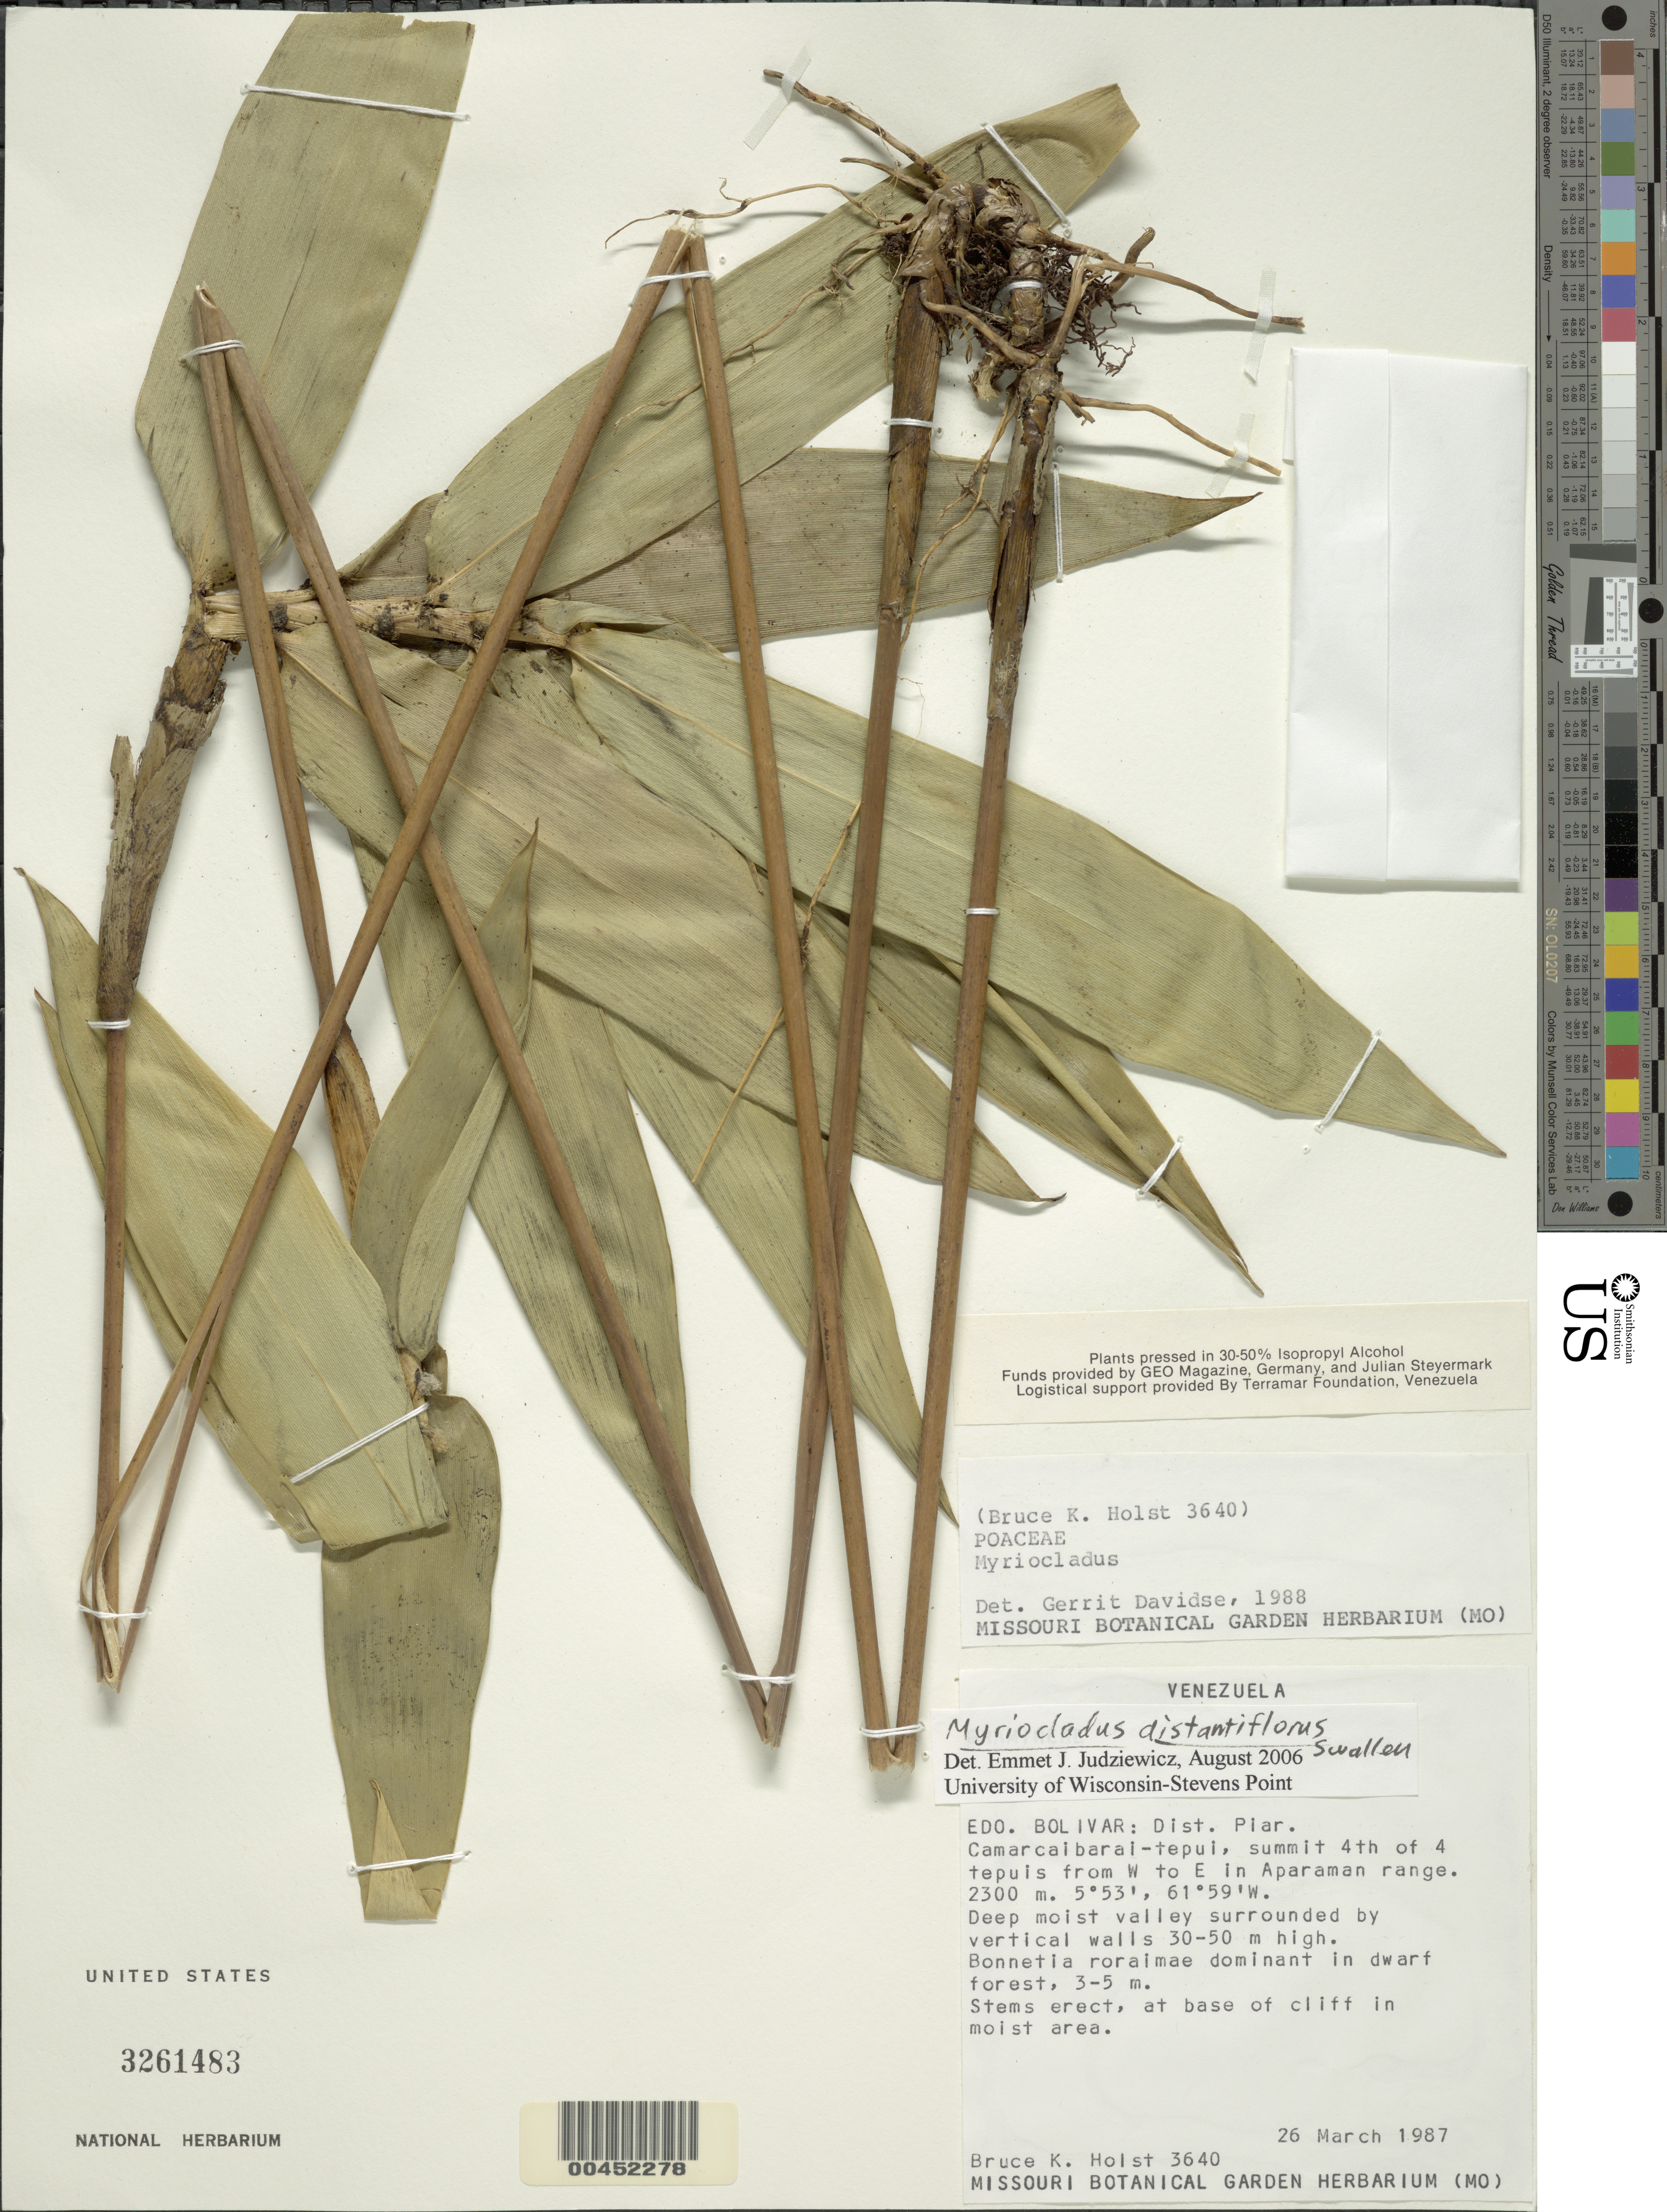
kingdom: Plantae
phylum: Tracheophyta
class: Liliopsida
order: Poales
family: Poaceae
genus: Myriocladus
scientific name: Myriocladus sp.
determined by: Davidse, Gerrit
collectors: B. Holst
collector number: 3640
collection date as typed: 26 Mar 1987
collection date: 1987-03-26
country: Venezuela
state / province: Bolivar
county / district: Piar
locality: Camarcaibarai-tepui, summit 4th of 4 tepuis from e to w in aparaman range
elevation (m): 2300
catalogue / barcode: US 3261483